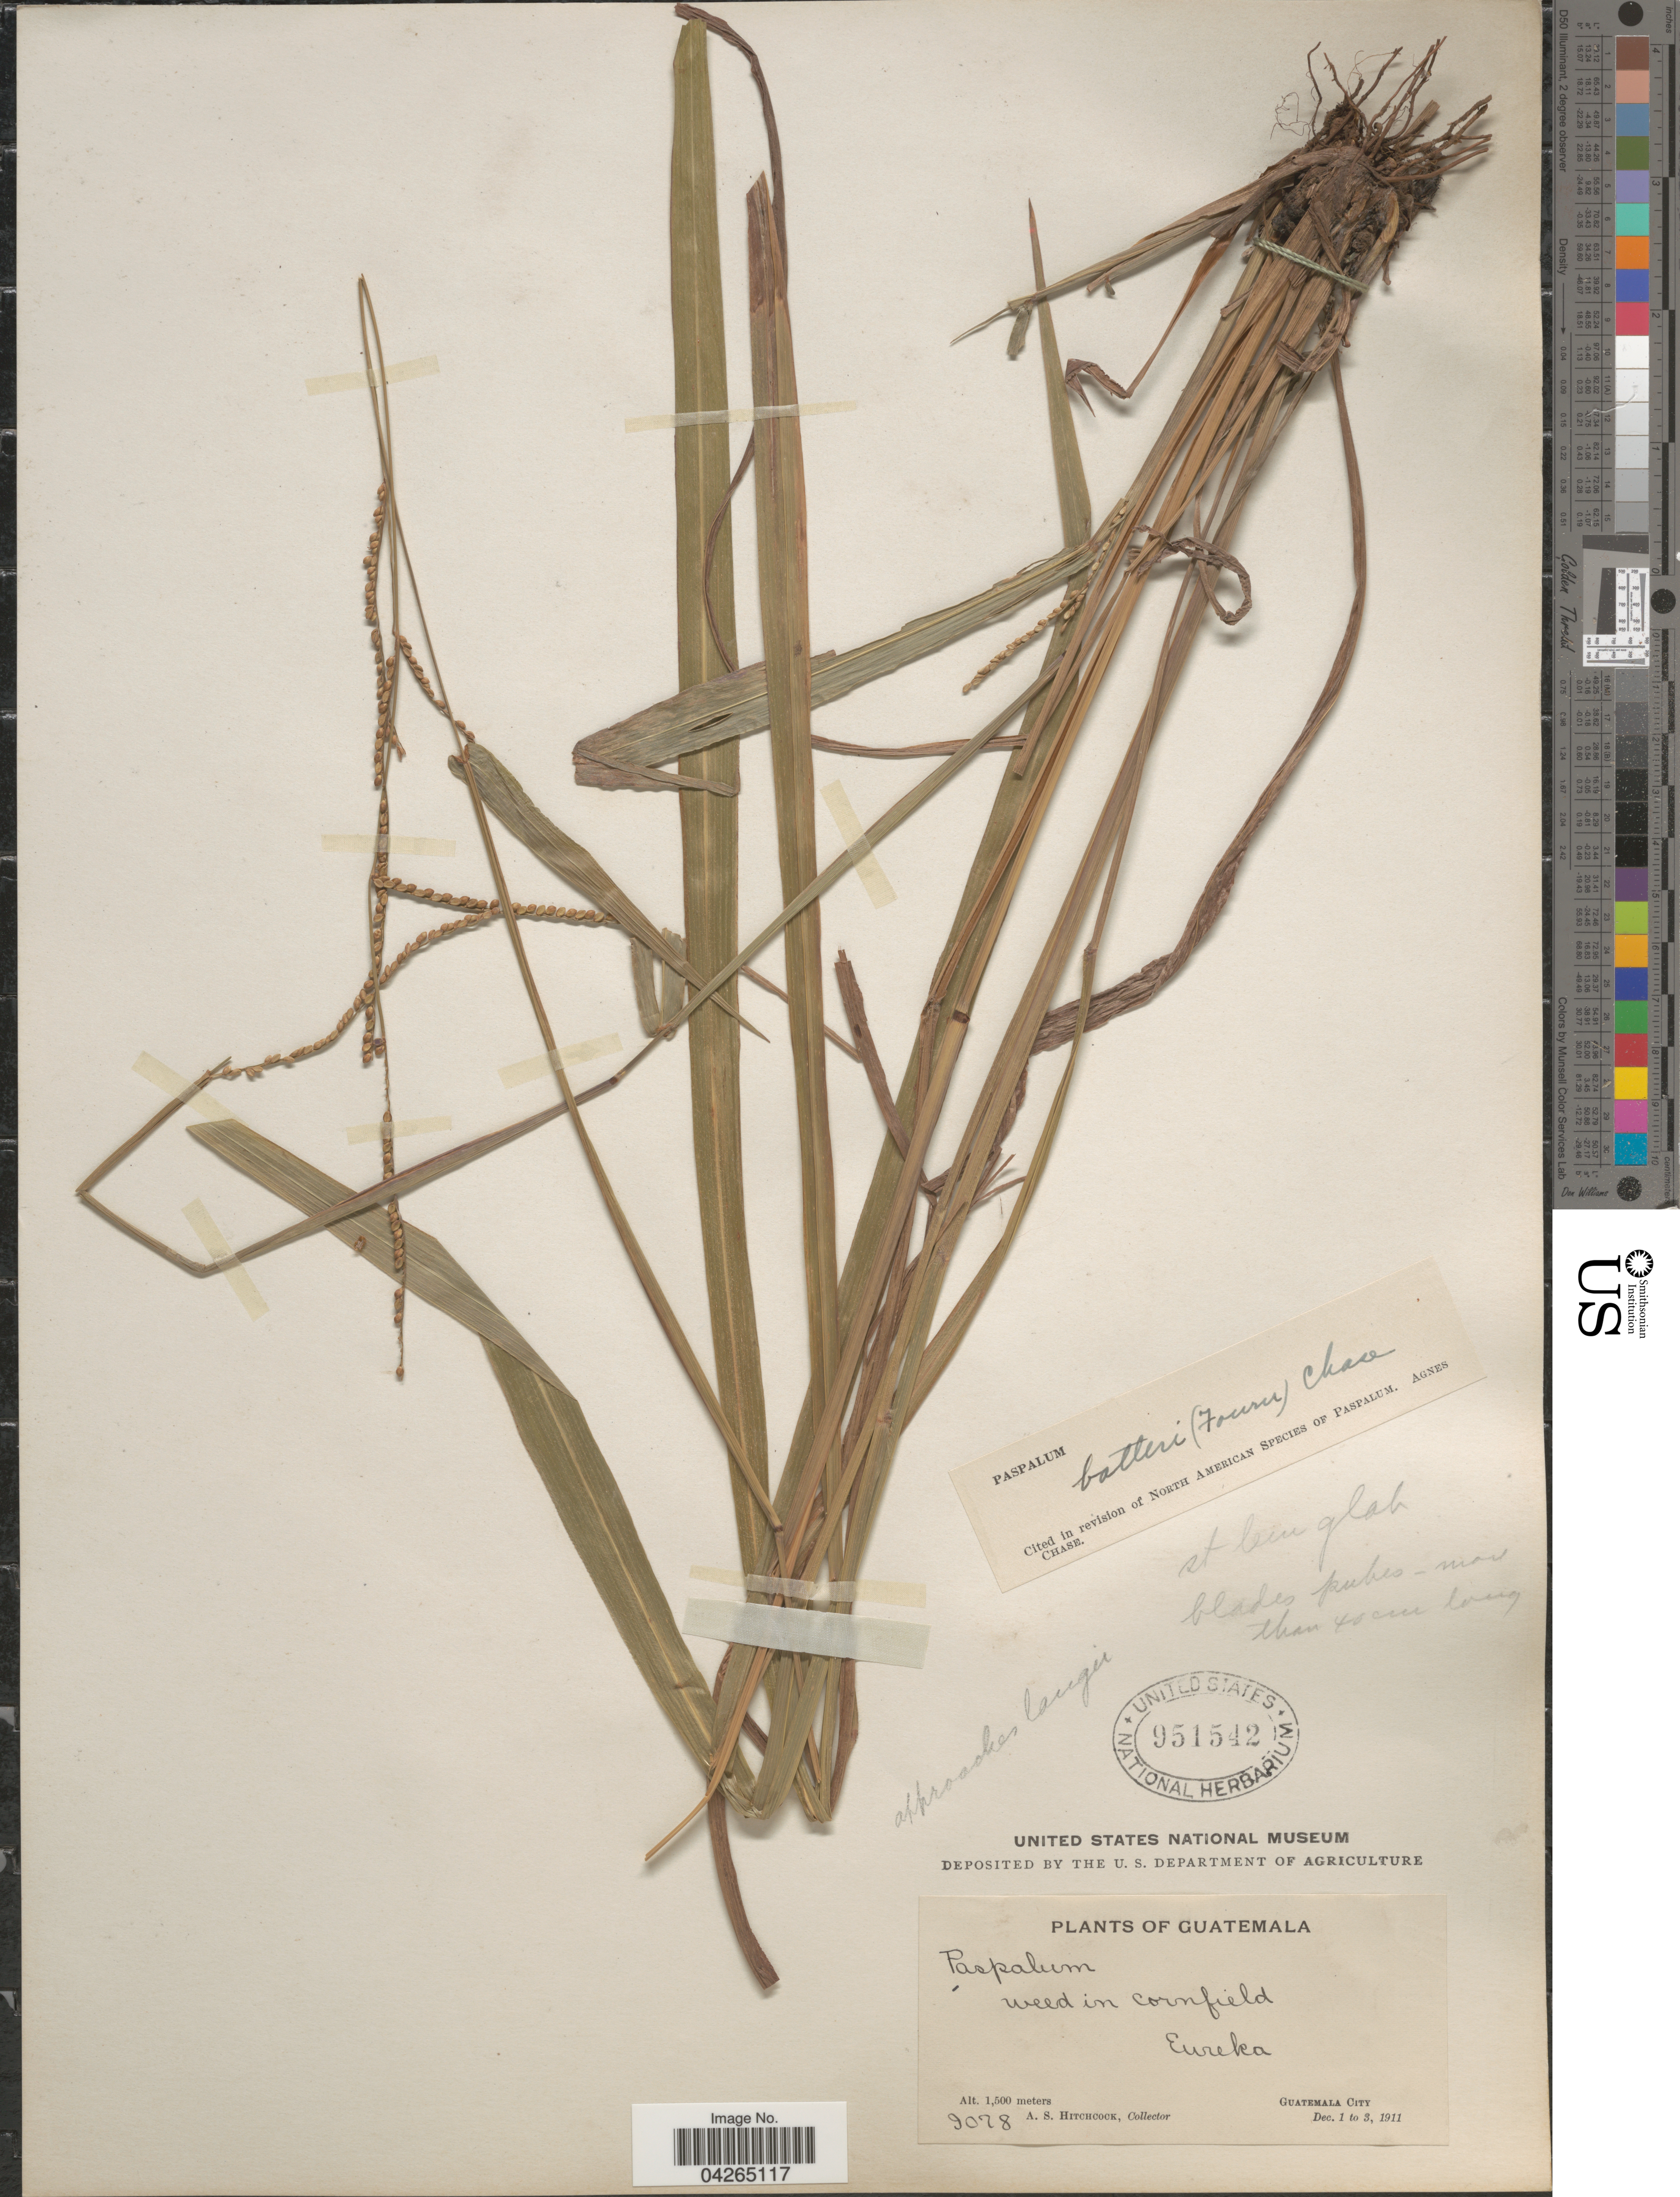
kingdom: Plantae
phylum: Tracheophyta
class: Liliopsida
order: Poales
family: Poaceae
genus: Paspalum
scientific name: Paspalum botterii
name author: (E. Fourn.) Chase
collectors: A. S. Hitchcock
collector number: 9078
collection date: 1911-12-01/1911-12-03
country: Guatemala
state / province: Guatemala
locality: Eureka. Guatemala City.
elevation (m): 1500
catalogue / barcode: US 951542